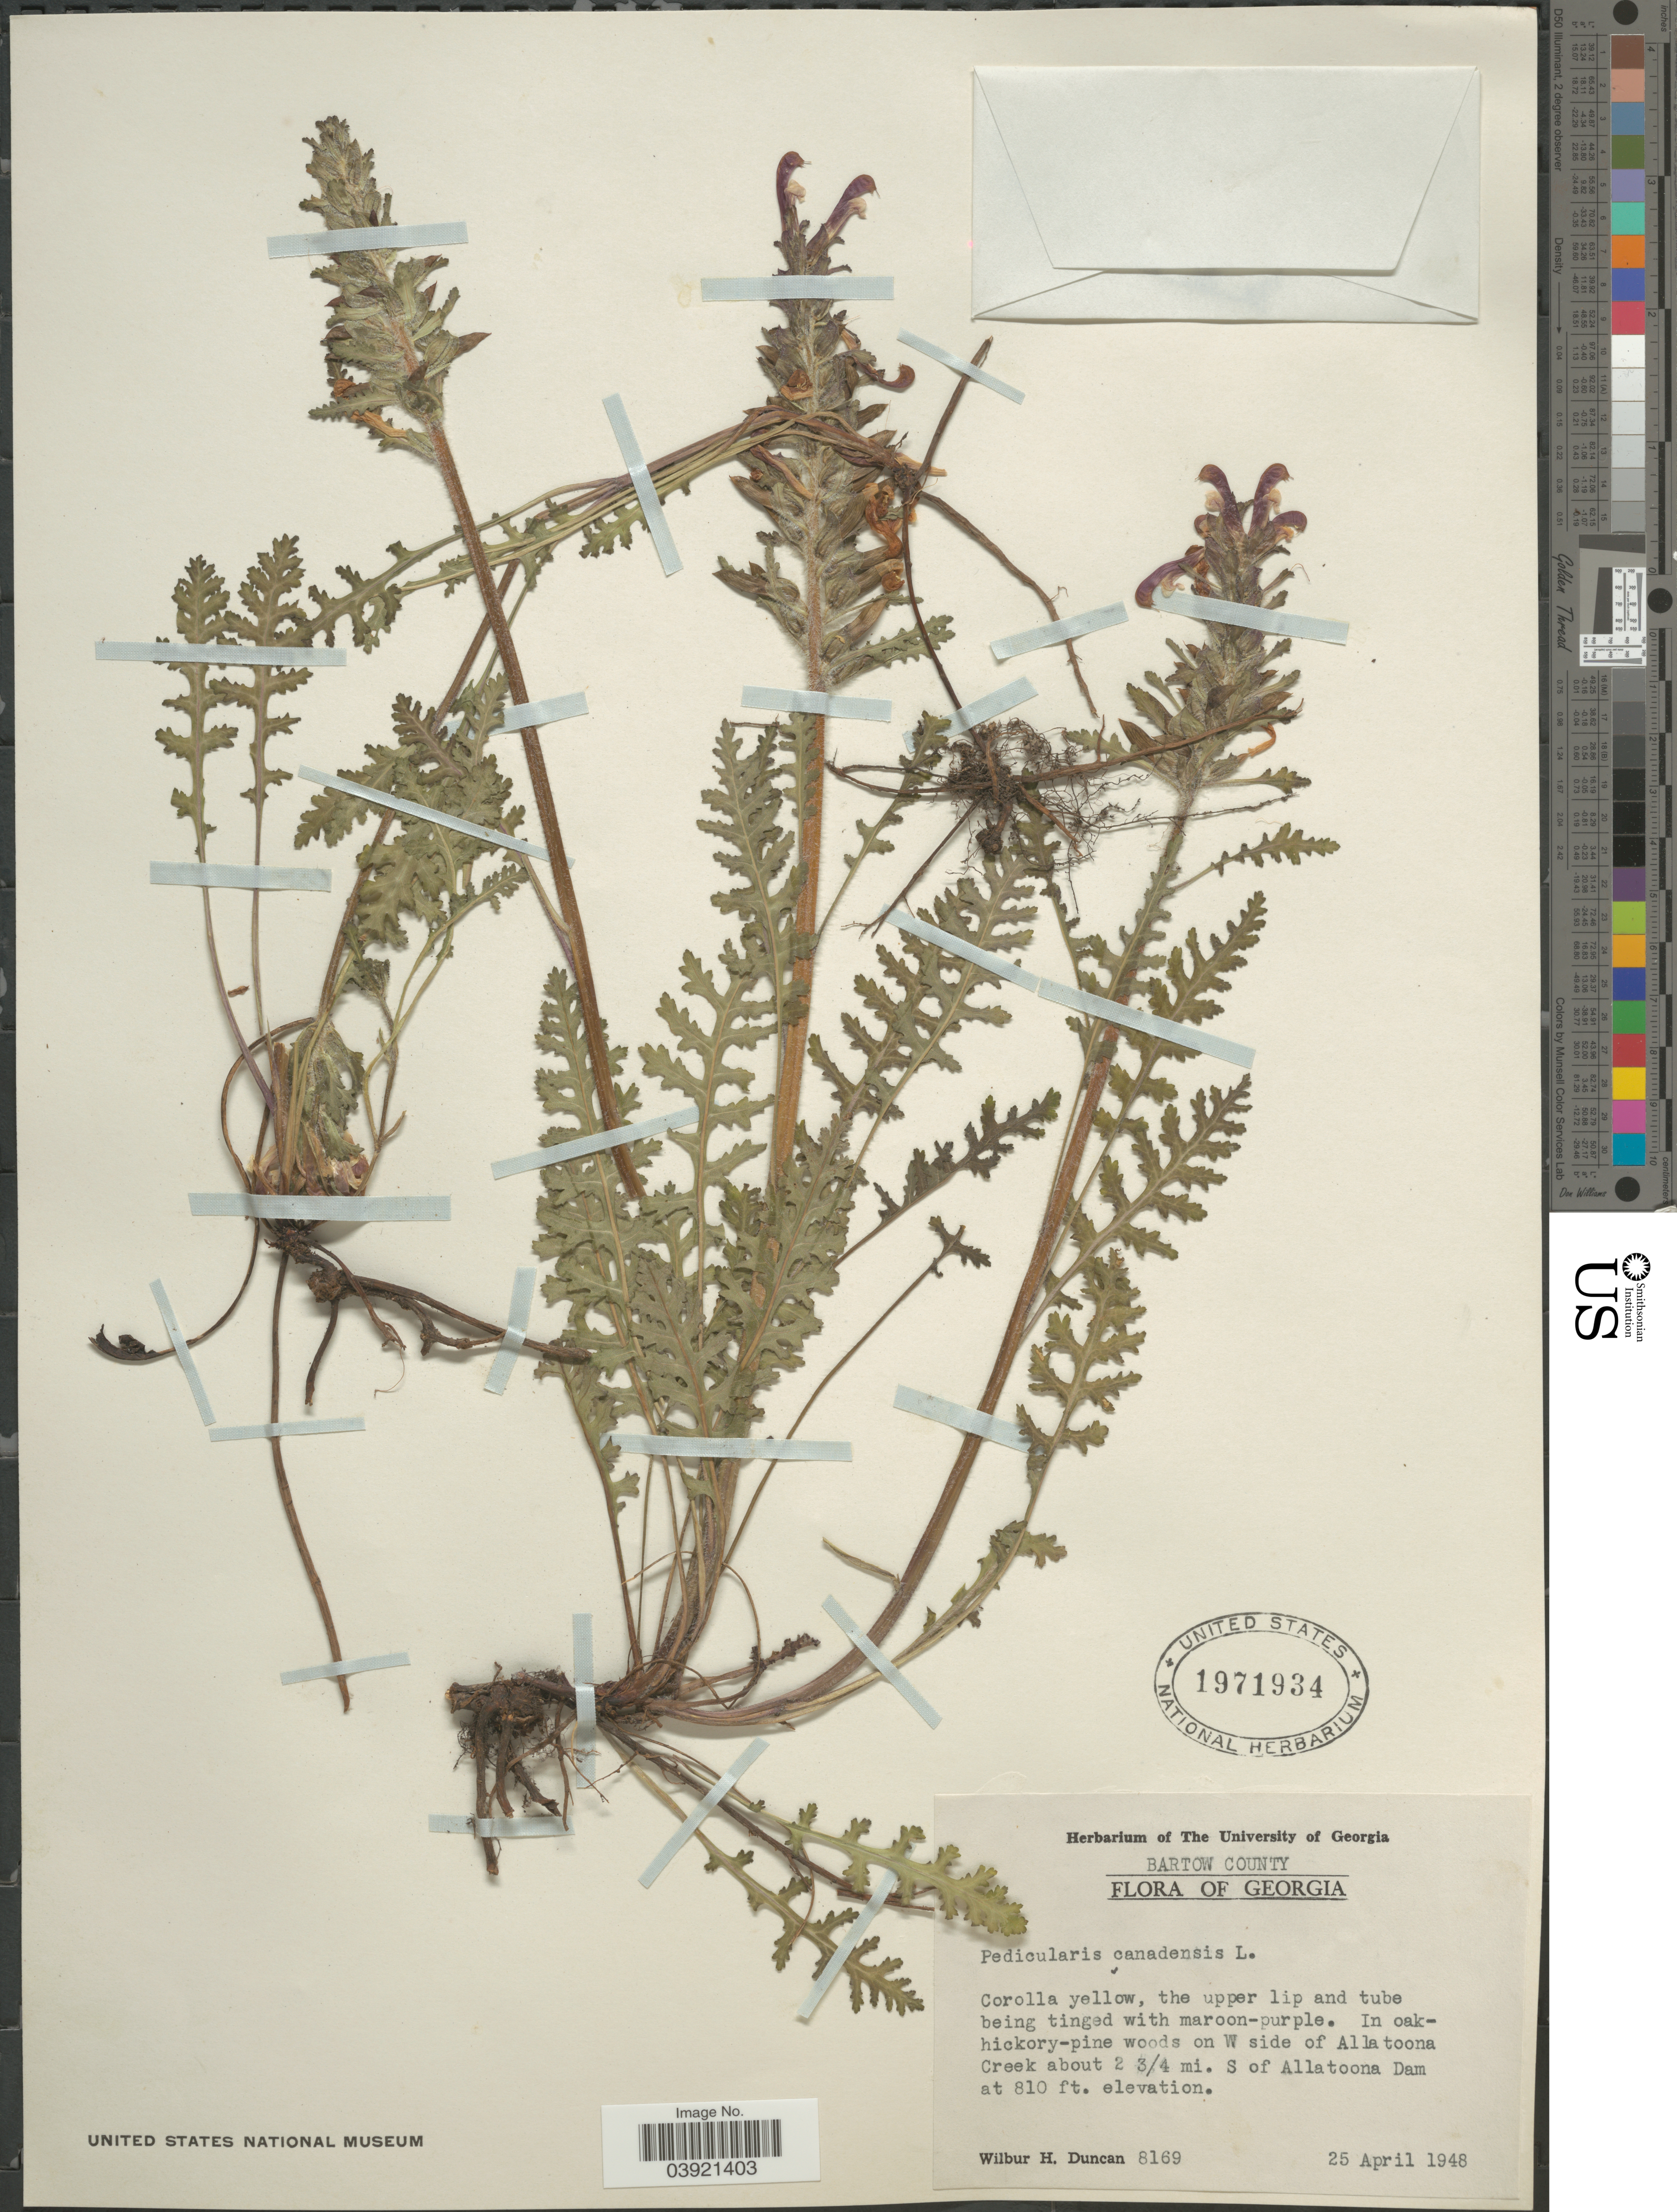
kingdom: Plantae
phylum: Tracheophyta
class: Magnoliopsida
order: Lamiales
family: Orobanchaceae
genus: Pedicularis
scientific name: Pedicularis canadensis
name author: L.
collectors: W. H. Duncan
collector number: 8169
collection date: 1948-04-25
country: United States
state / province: Georgia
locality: Barton County. In oak hickory-pine woods on W side of Alla toona Creek about 2¾ mi. S of Allatoona Dam.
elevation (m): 247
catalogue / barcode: US 1971934